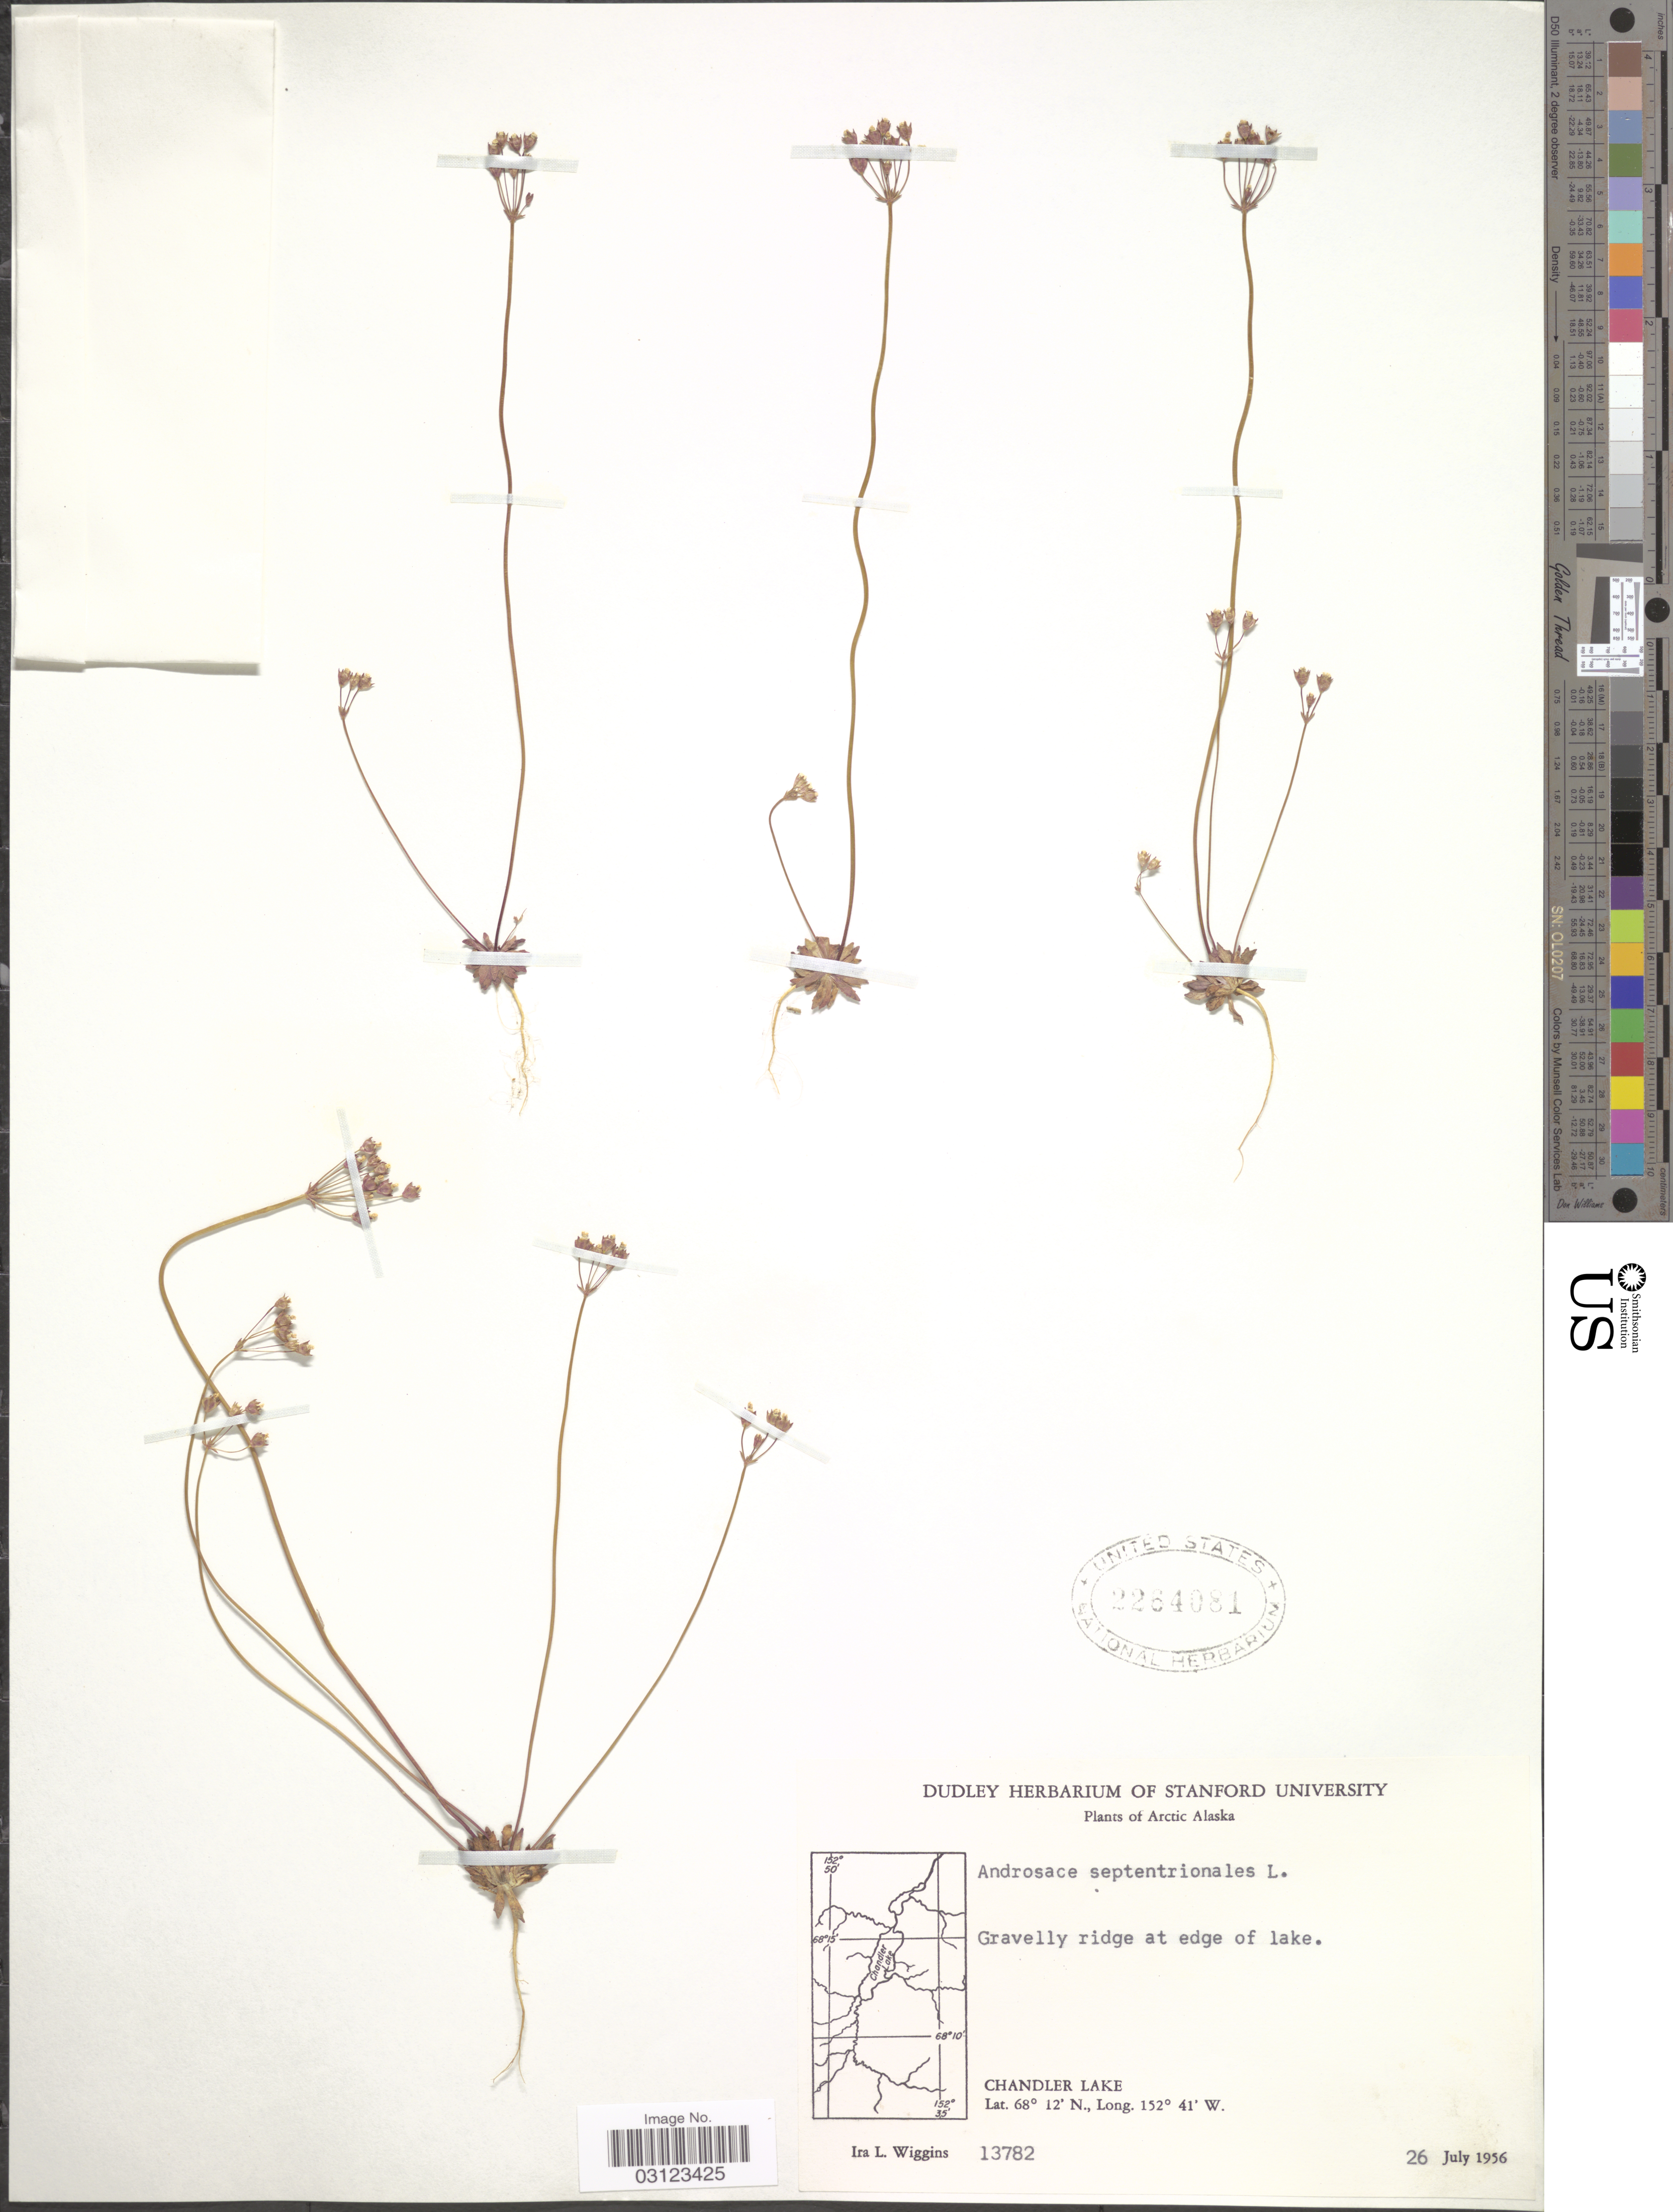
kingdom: Plantae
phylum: Tracheophyta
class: Magnoliopsida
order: Ericales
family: Primulaceae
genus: Androsace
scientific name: Androsace septentrionalis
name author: L.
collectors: I. L. Wiggins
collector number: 13782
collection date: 1956-07-26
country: United States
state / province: Alaska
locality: Arctic Alaska. Chandler Lake.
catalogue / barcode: US 2264081